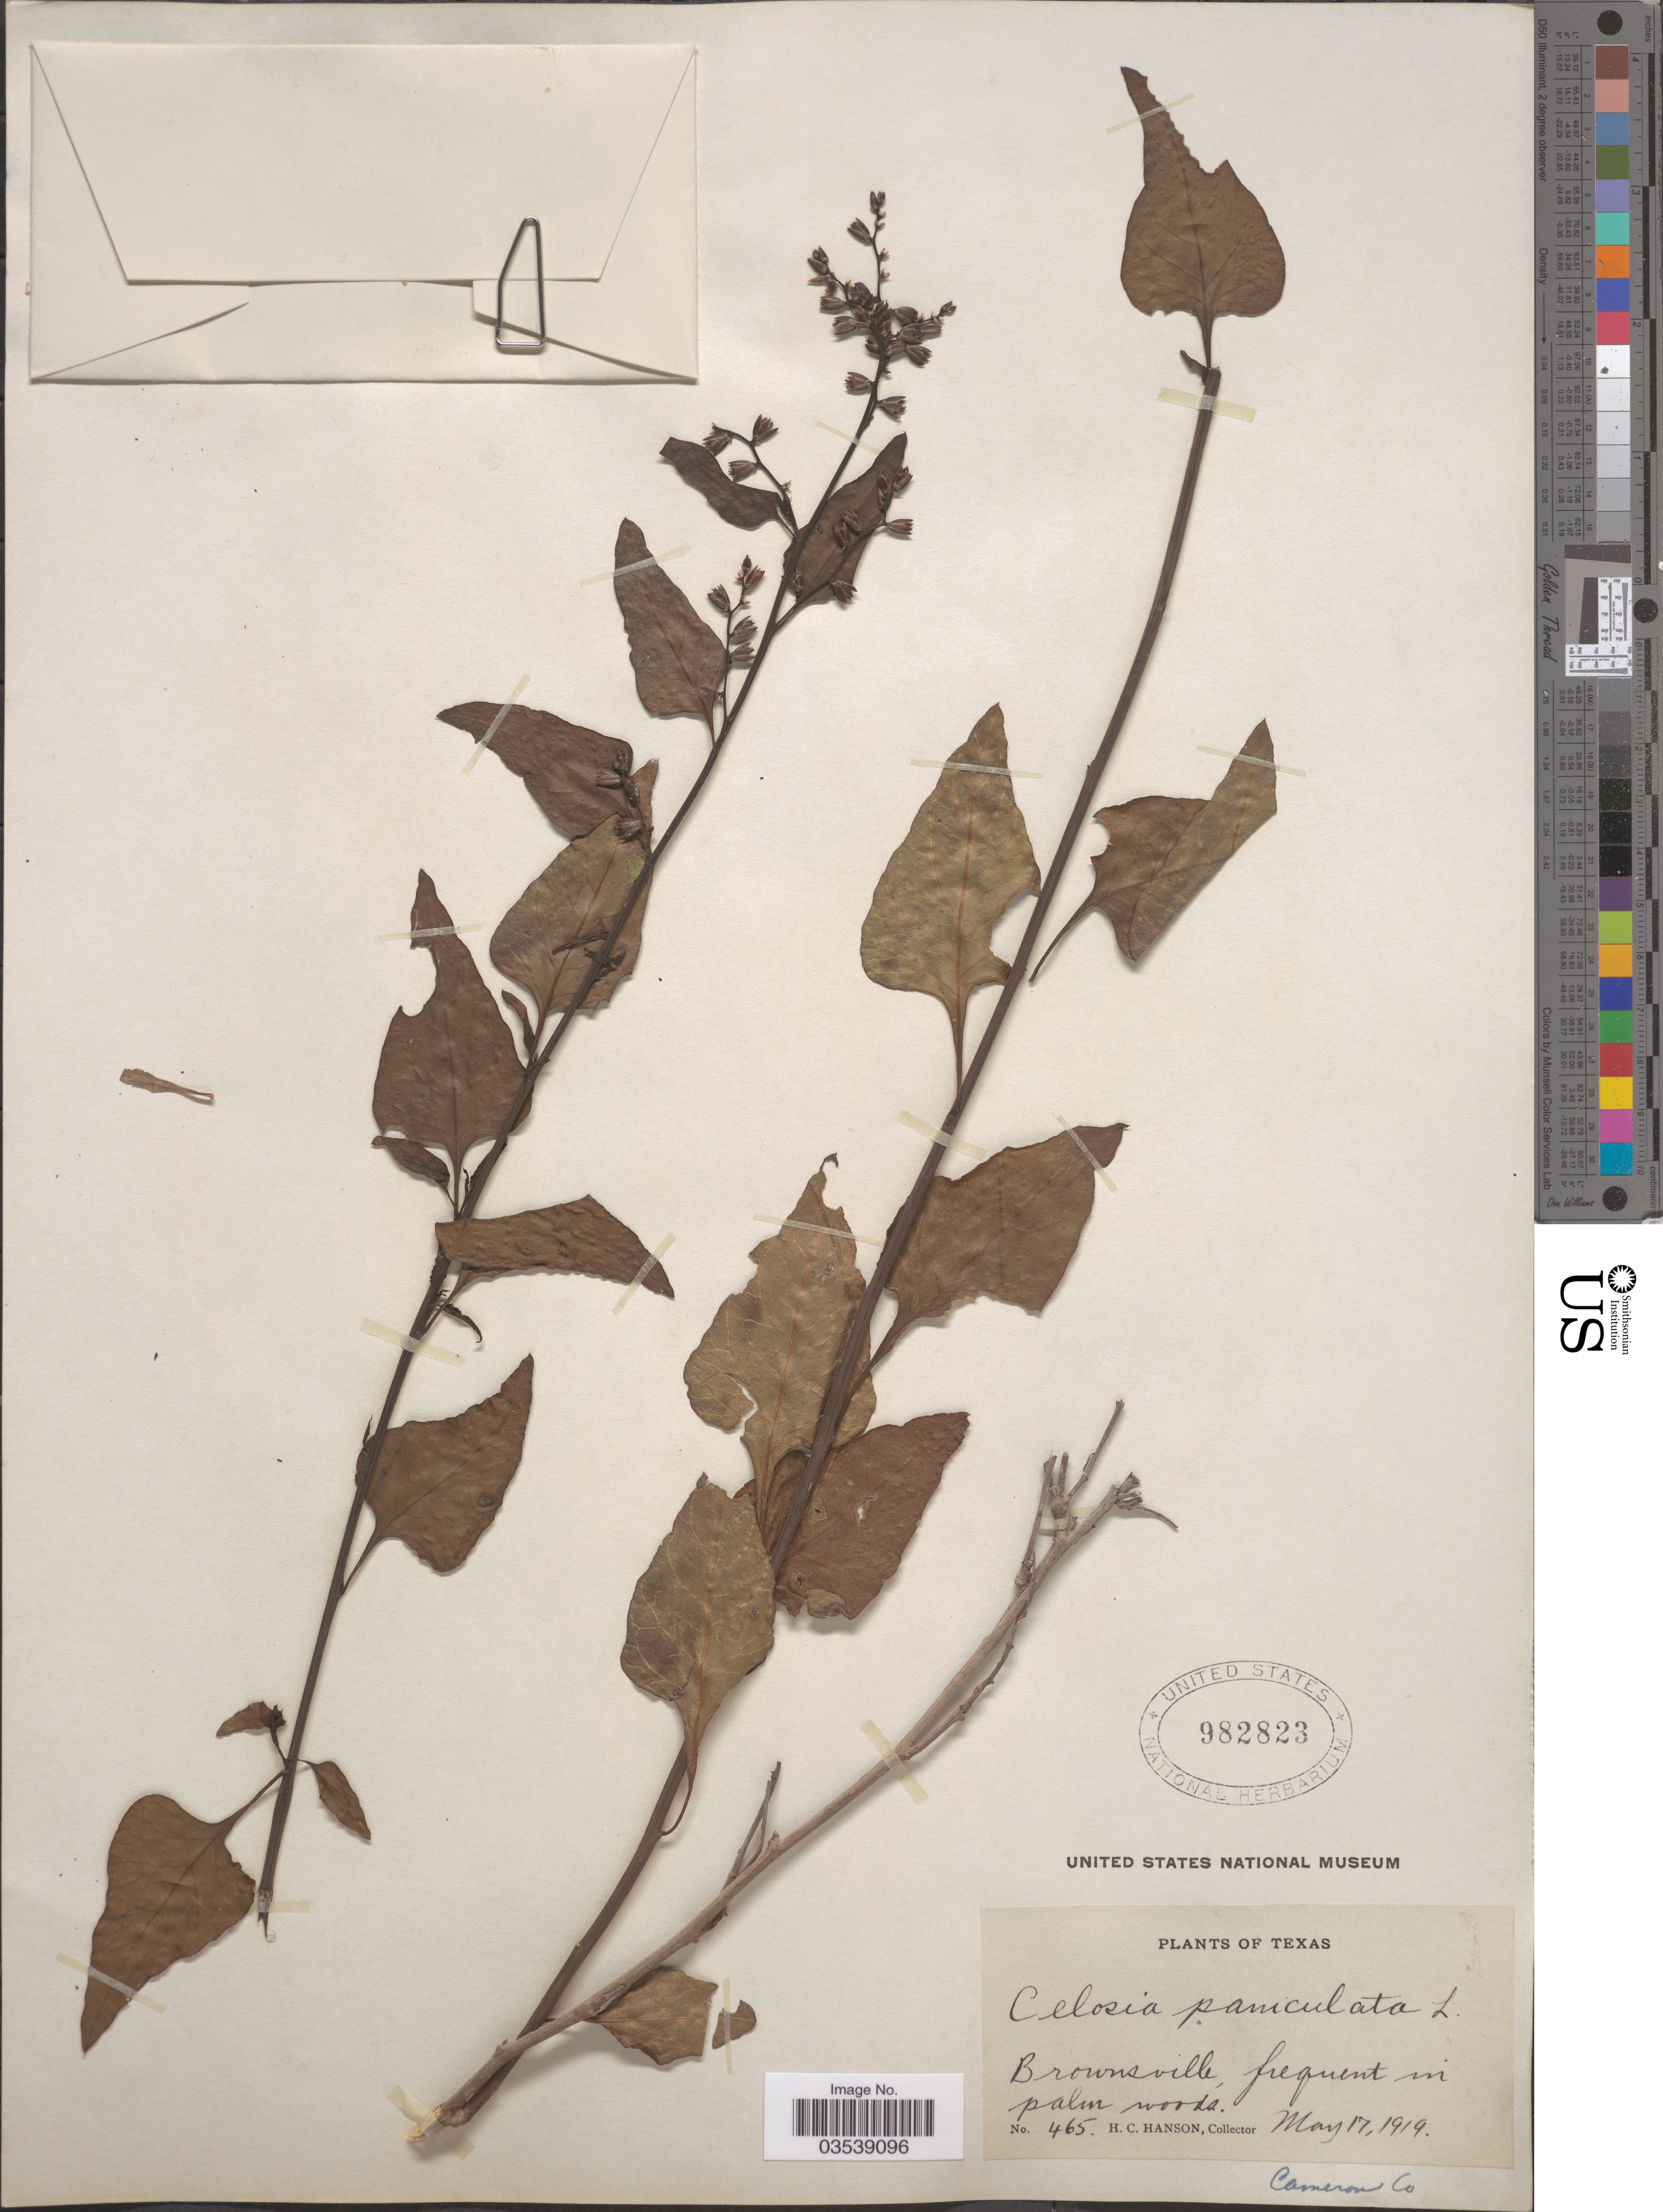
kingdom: Plantae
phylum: Tracheophyta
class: Magnoliopsida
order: Caryophyllales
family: Amaranthaceae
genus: Celosia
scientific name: Celosia nitida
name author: Vahl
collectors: H. Hanson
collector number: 465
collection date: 1919-05-17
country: United States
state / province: Texas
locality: Brownsville. Cameron Co.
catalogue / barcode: US 982823